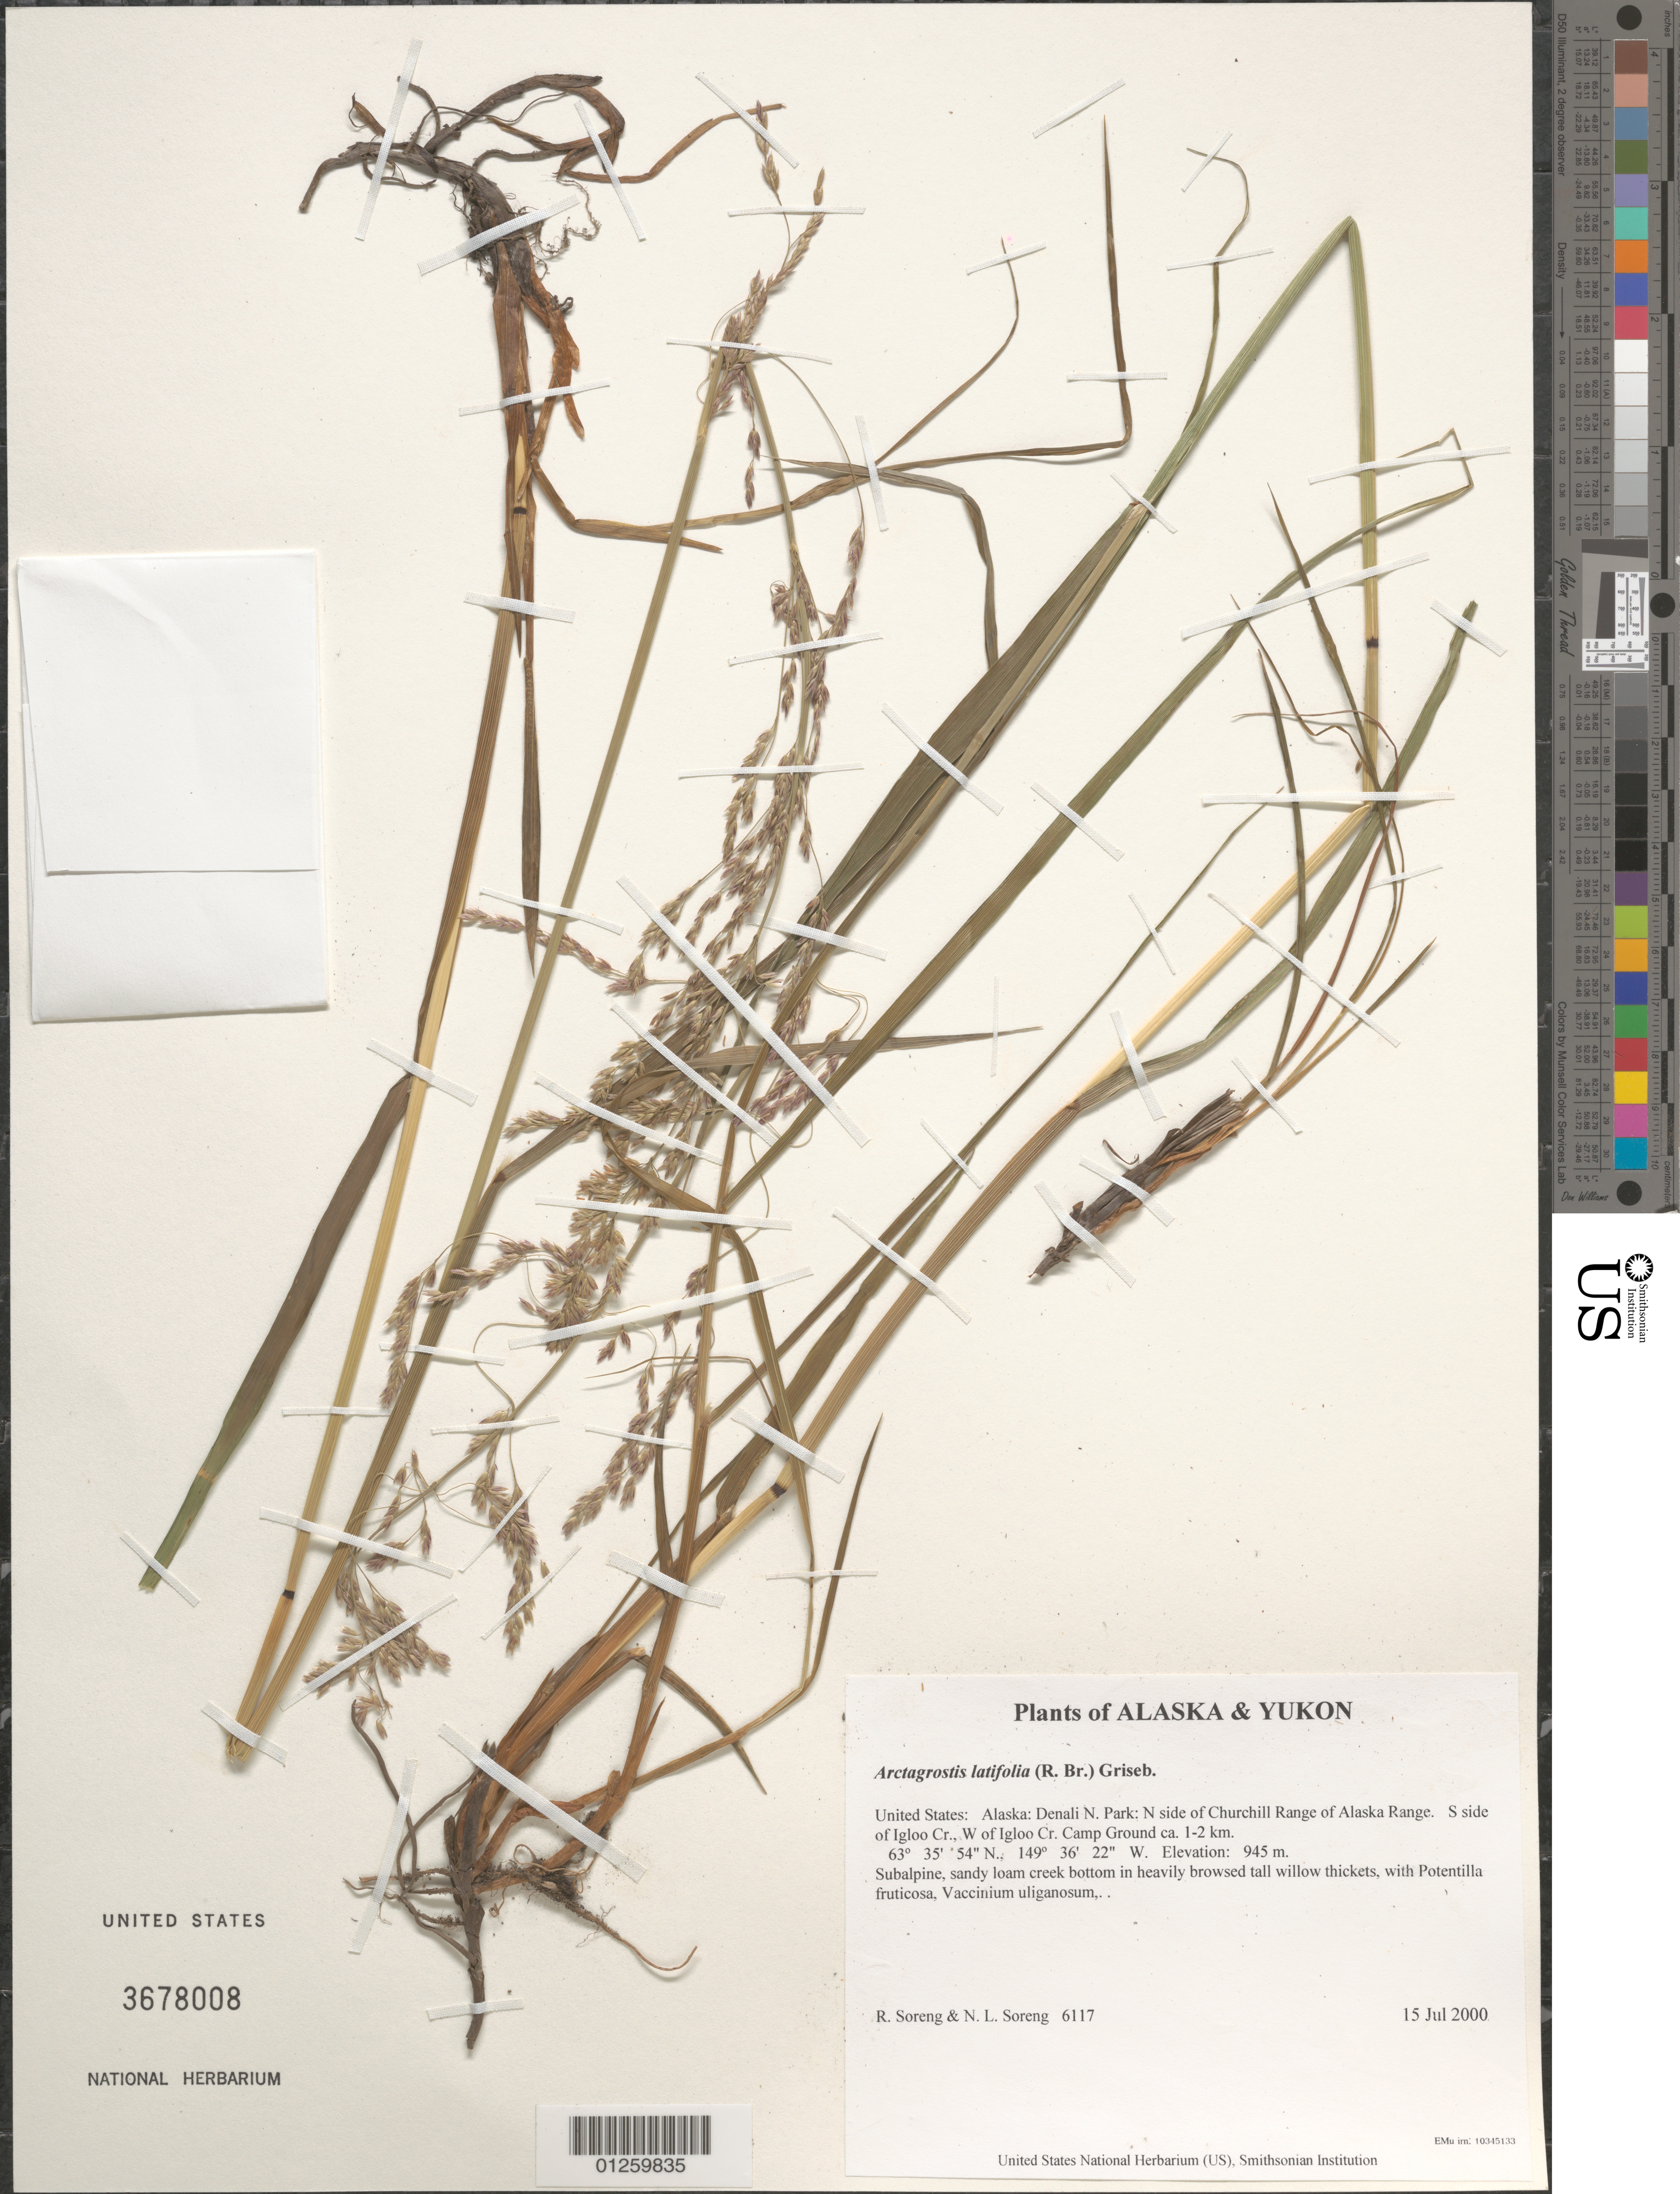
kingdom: Plantae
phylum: Tracheophyta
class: Liliopsida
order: Poales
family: Poaceae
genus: Arctagrostis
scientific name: Arctagrostis latifolia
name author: (R. Br.) Griseb.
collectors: R. J. Soreng & N. L. Soreng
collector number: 6117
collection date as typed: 15 Jul 2000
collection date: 2000-07-15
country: United States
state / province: Alaska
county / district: Denali N. Park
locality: N side of Churchill Range of Alaska Range. S side of Igloo Cr., W of Igloo Cr. Camp Ground ca. 1-2 km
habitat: Subalpine, sandy loam creek bottom in heavily browsed tall willow thickets, with Potentilla fruticosa, Vaccinium uliganosum,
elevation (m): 945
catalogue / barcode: US 3678008